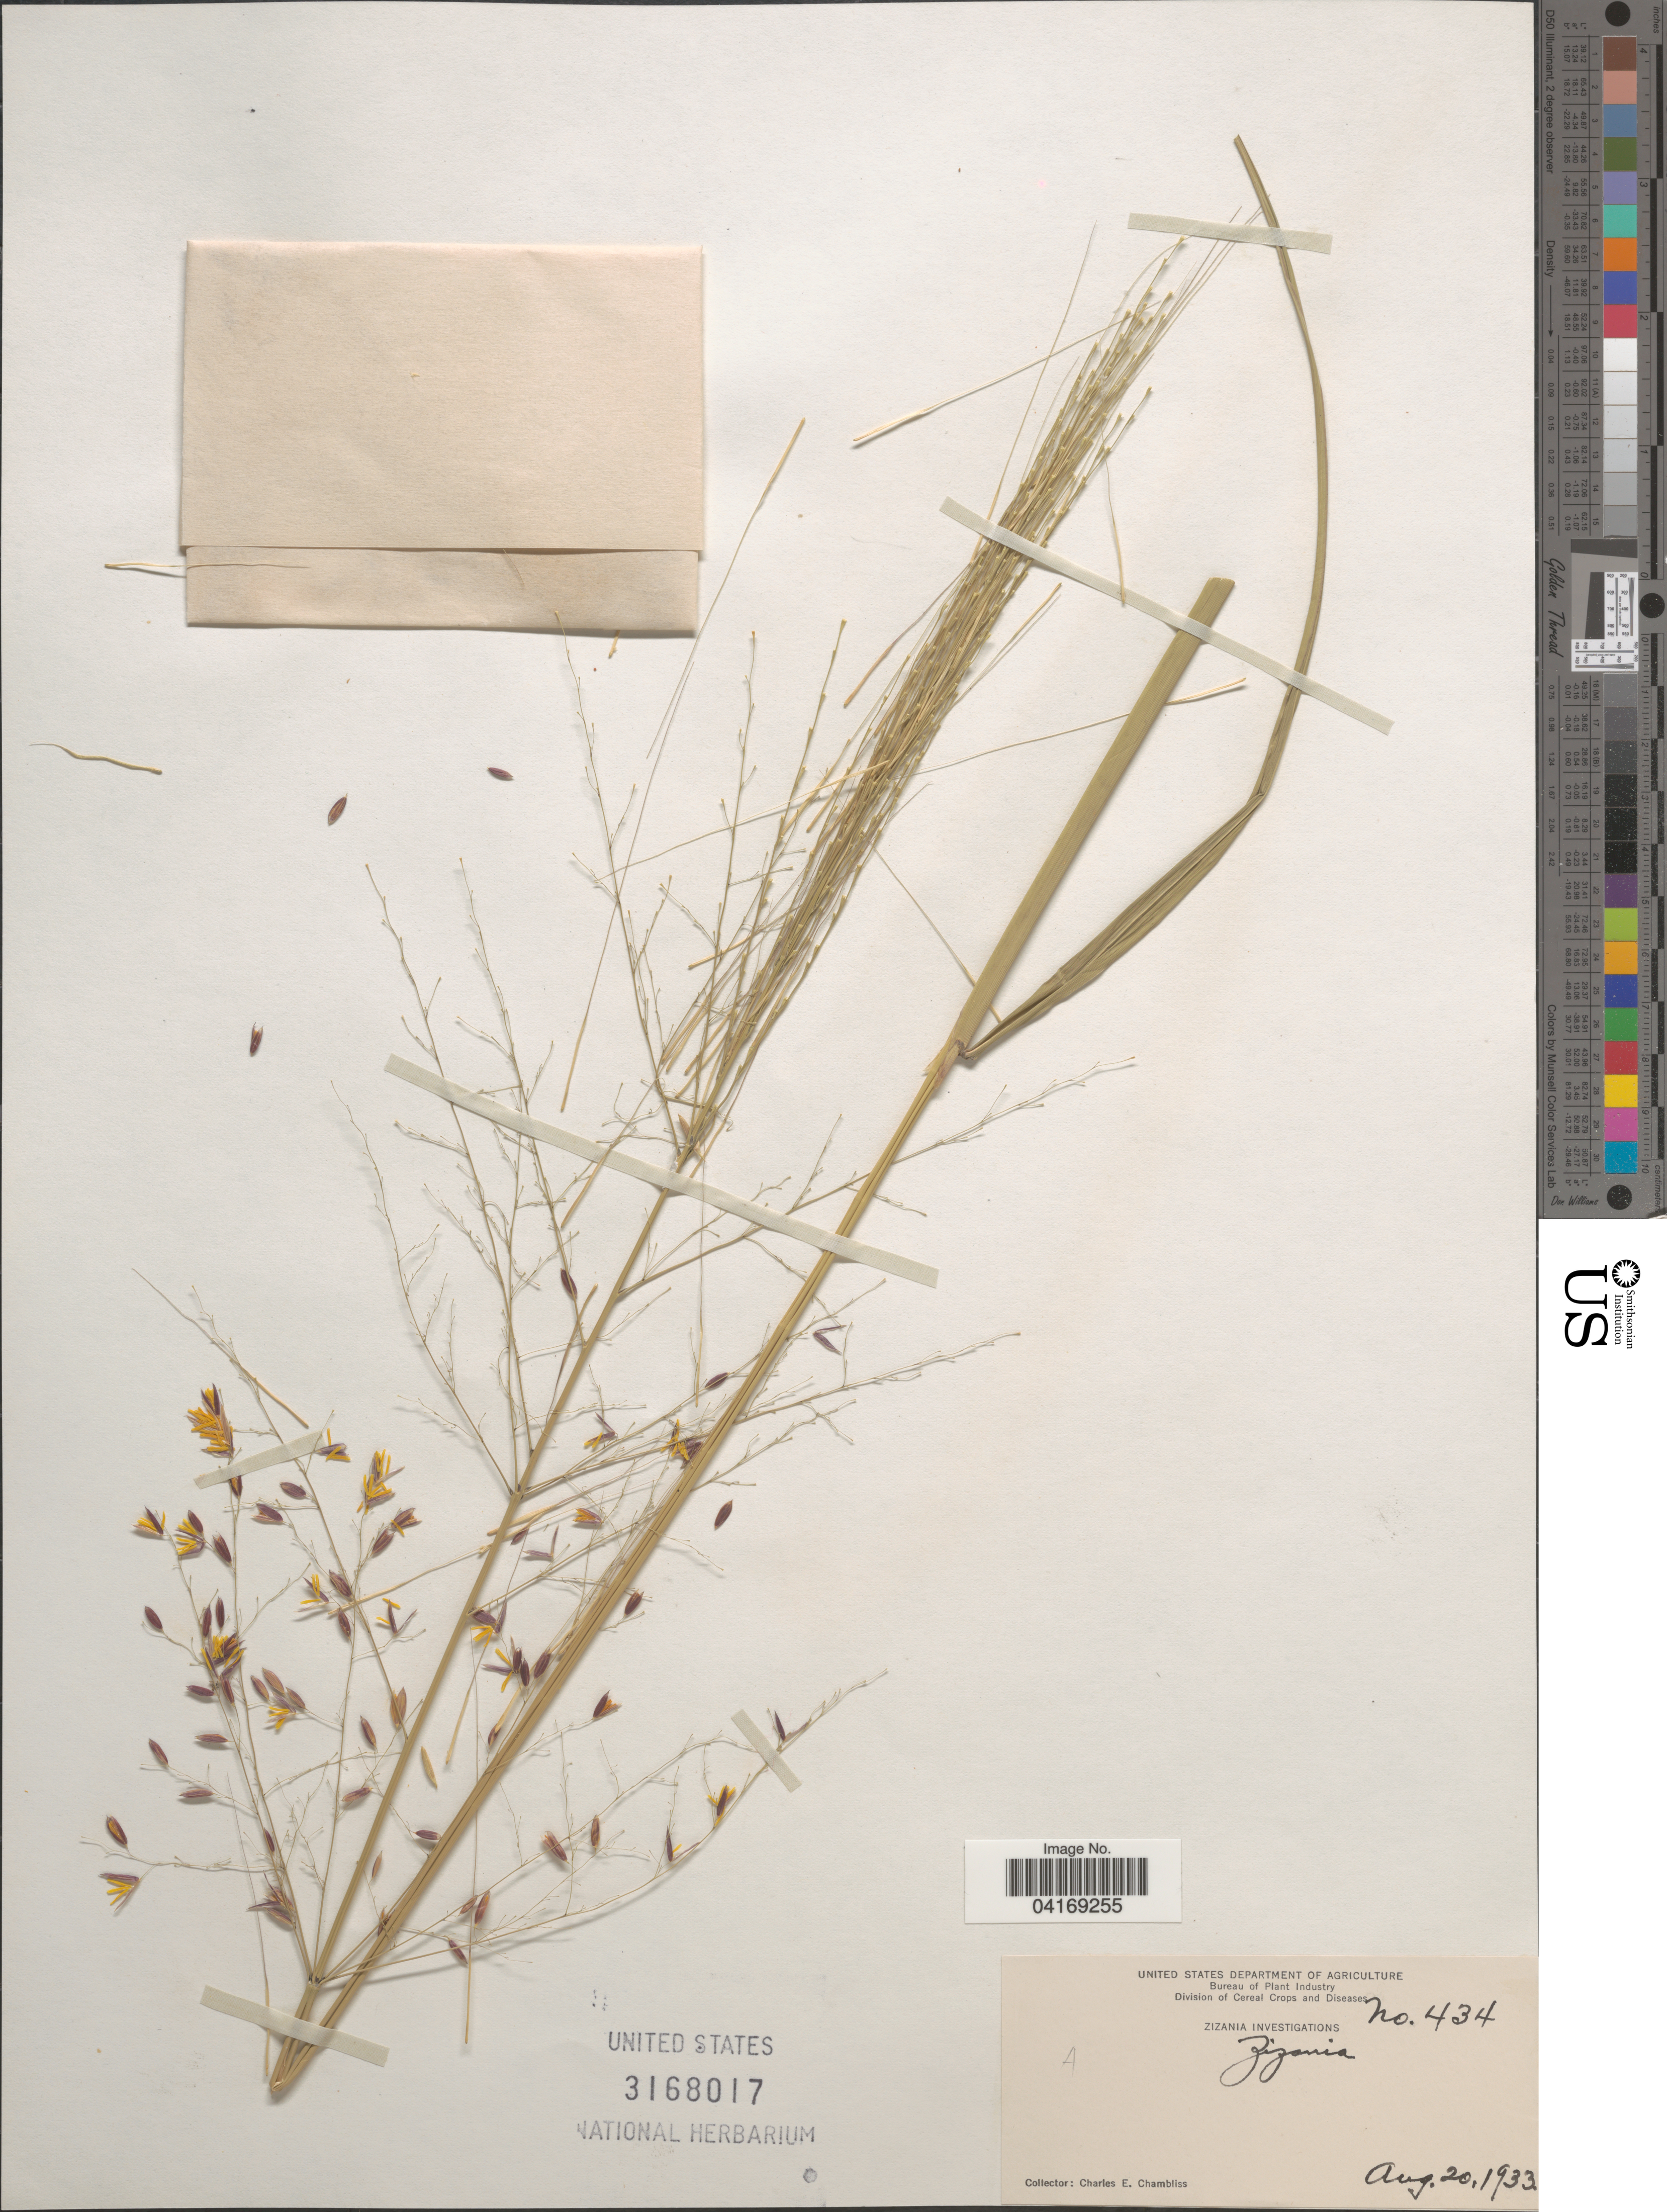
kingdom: Plantae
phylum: Tracheophyta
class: Liliopsida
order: Poales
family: Poaceae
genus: Zizania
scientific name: Zizania sp.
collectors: C. Chambliss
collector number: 434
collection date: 1933-08-20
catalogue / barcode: US 3168017